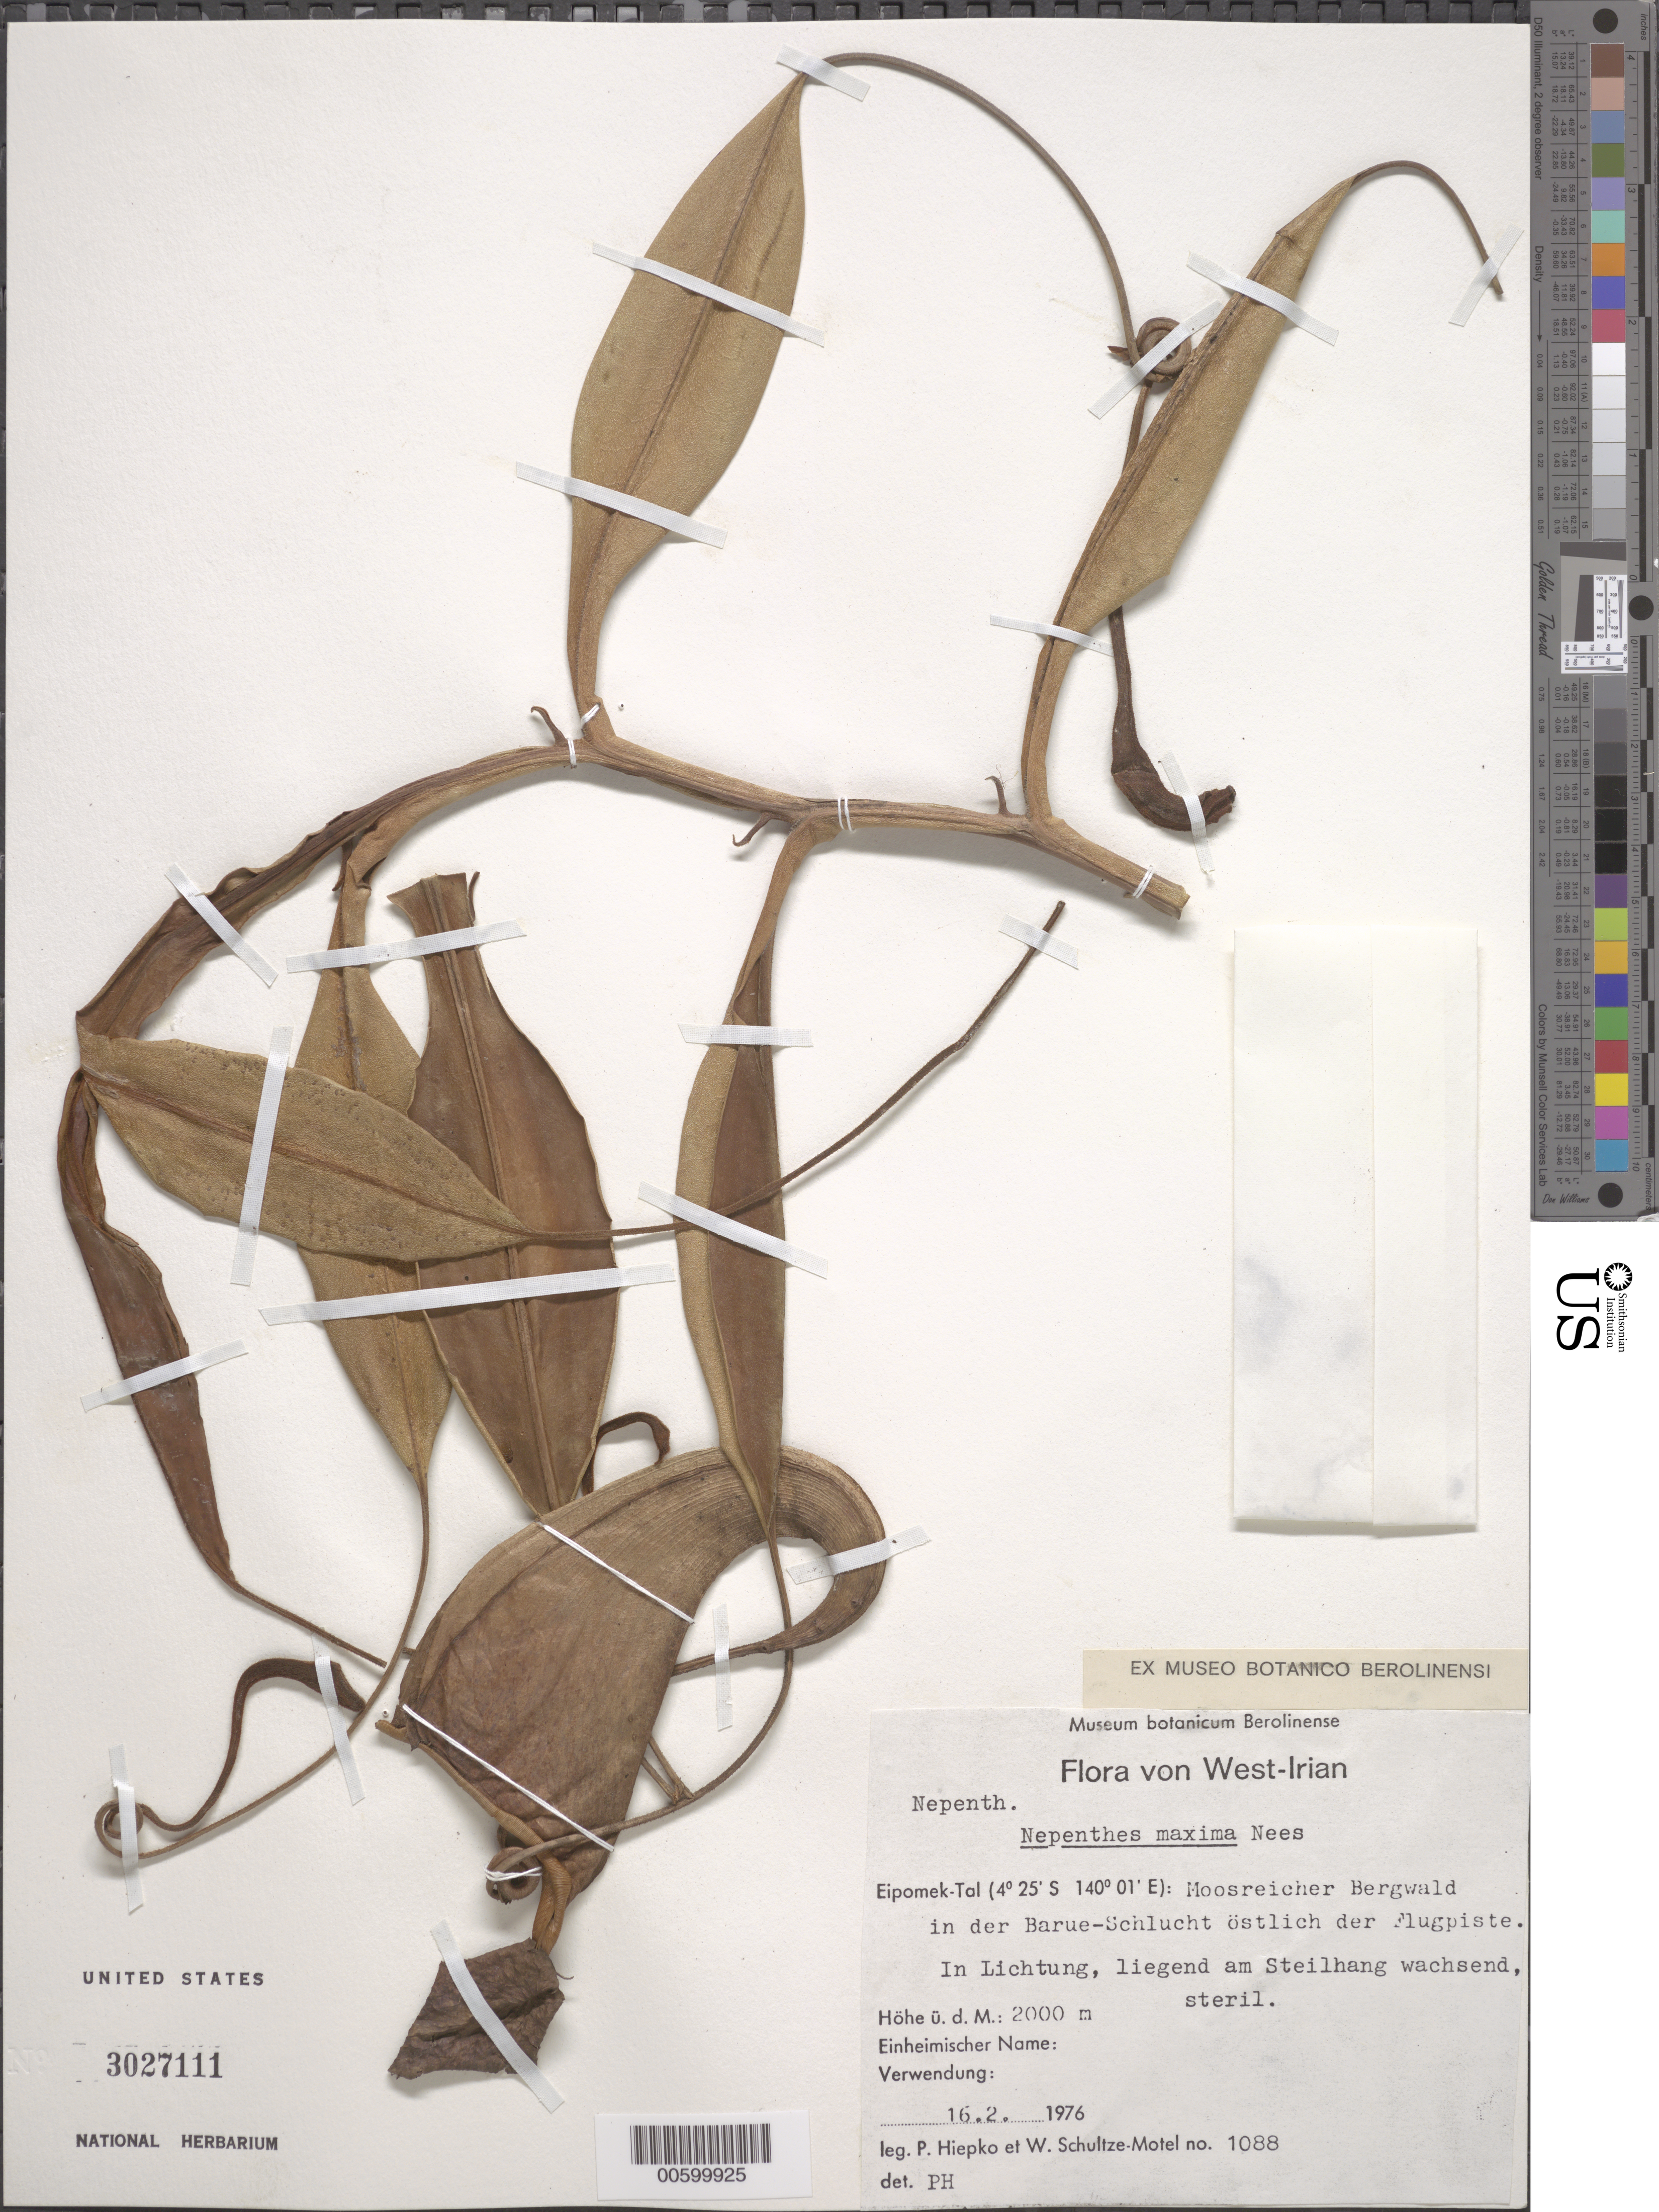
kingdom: Plantae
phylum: Tracheophyta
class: Magnoliopsida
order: Caryophyllales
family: Nepenthaceae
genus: Nepenthes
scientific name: Nepenthes maxima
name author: Reinw. ex Nees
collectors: P. H. Hiepko & W. Schultze-Motel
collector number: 1088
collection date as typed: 16 Feb 1976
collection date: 1976-02-16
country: Indonesia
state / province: Papua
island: New Guinea Island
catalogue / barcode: US 3027111